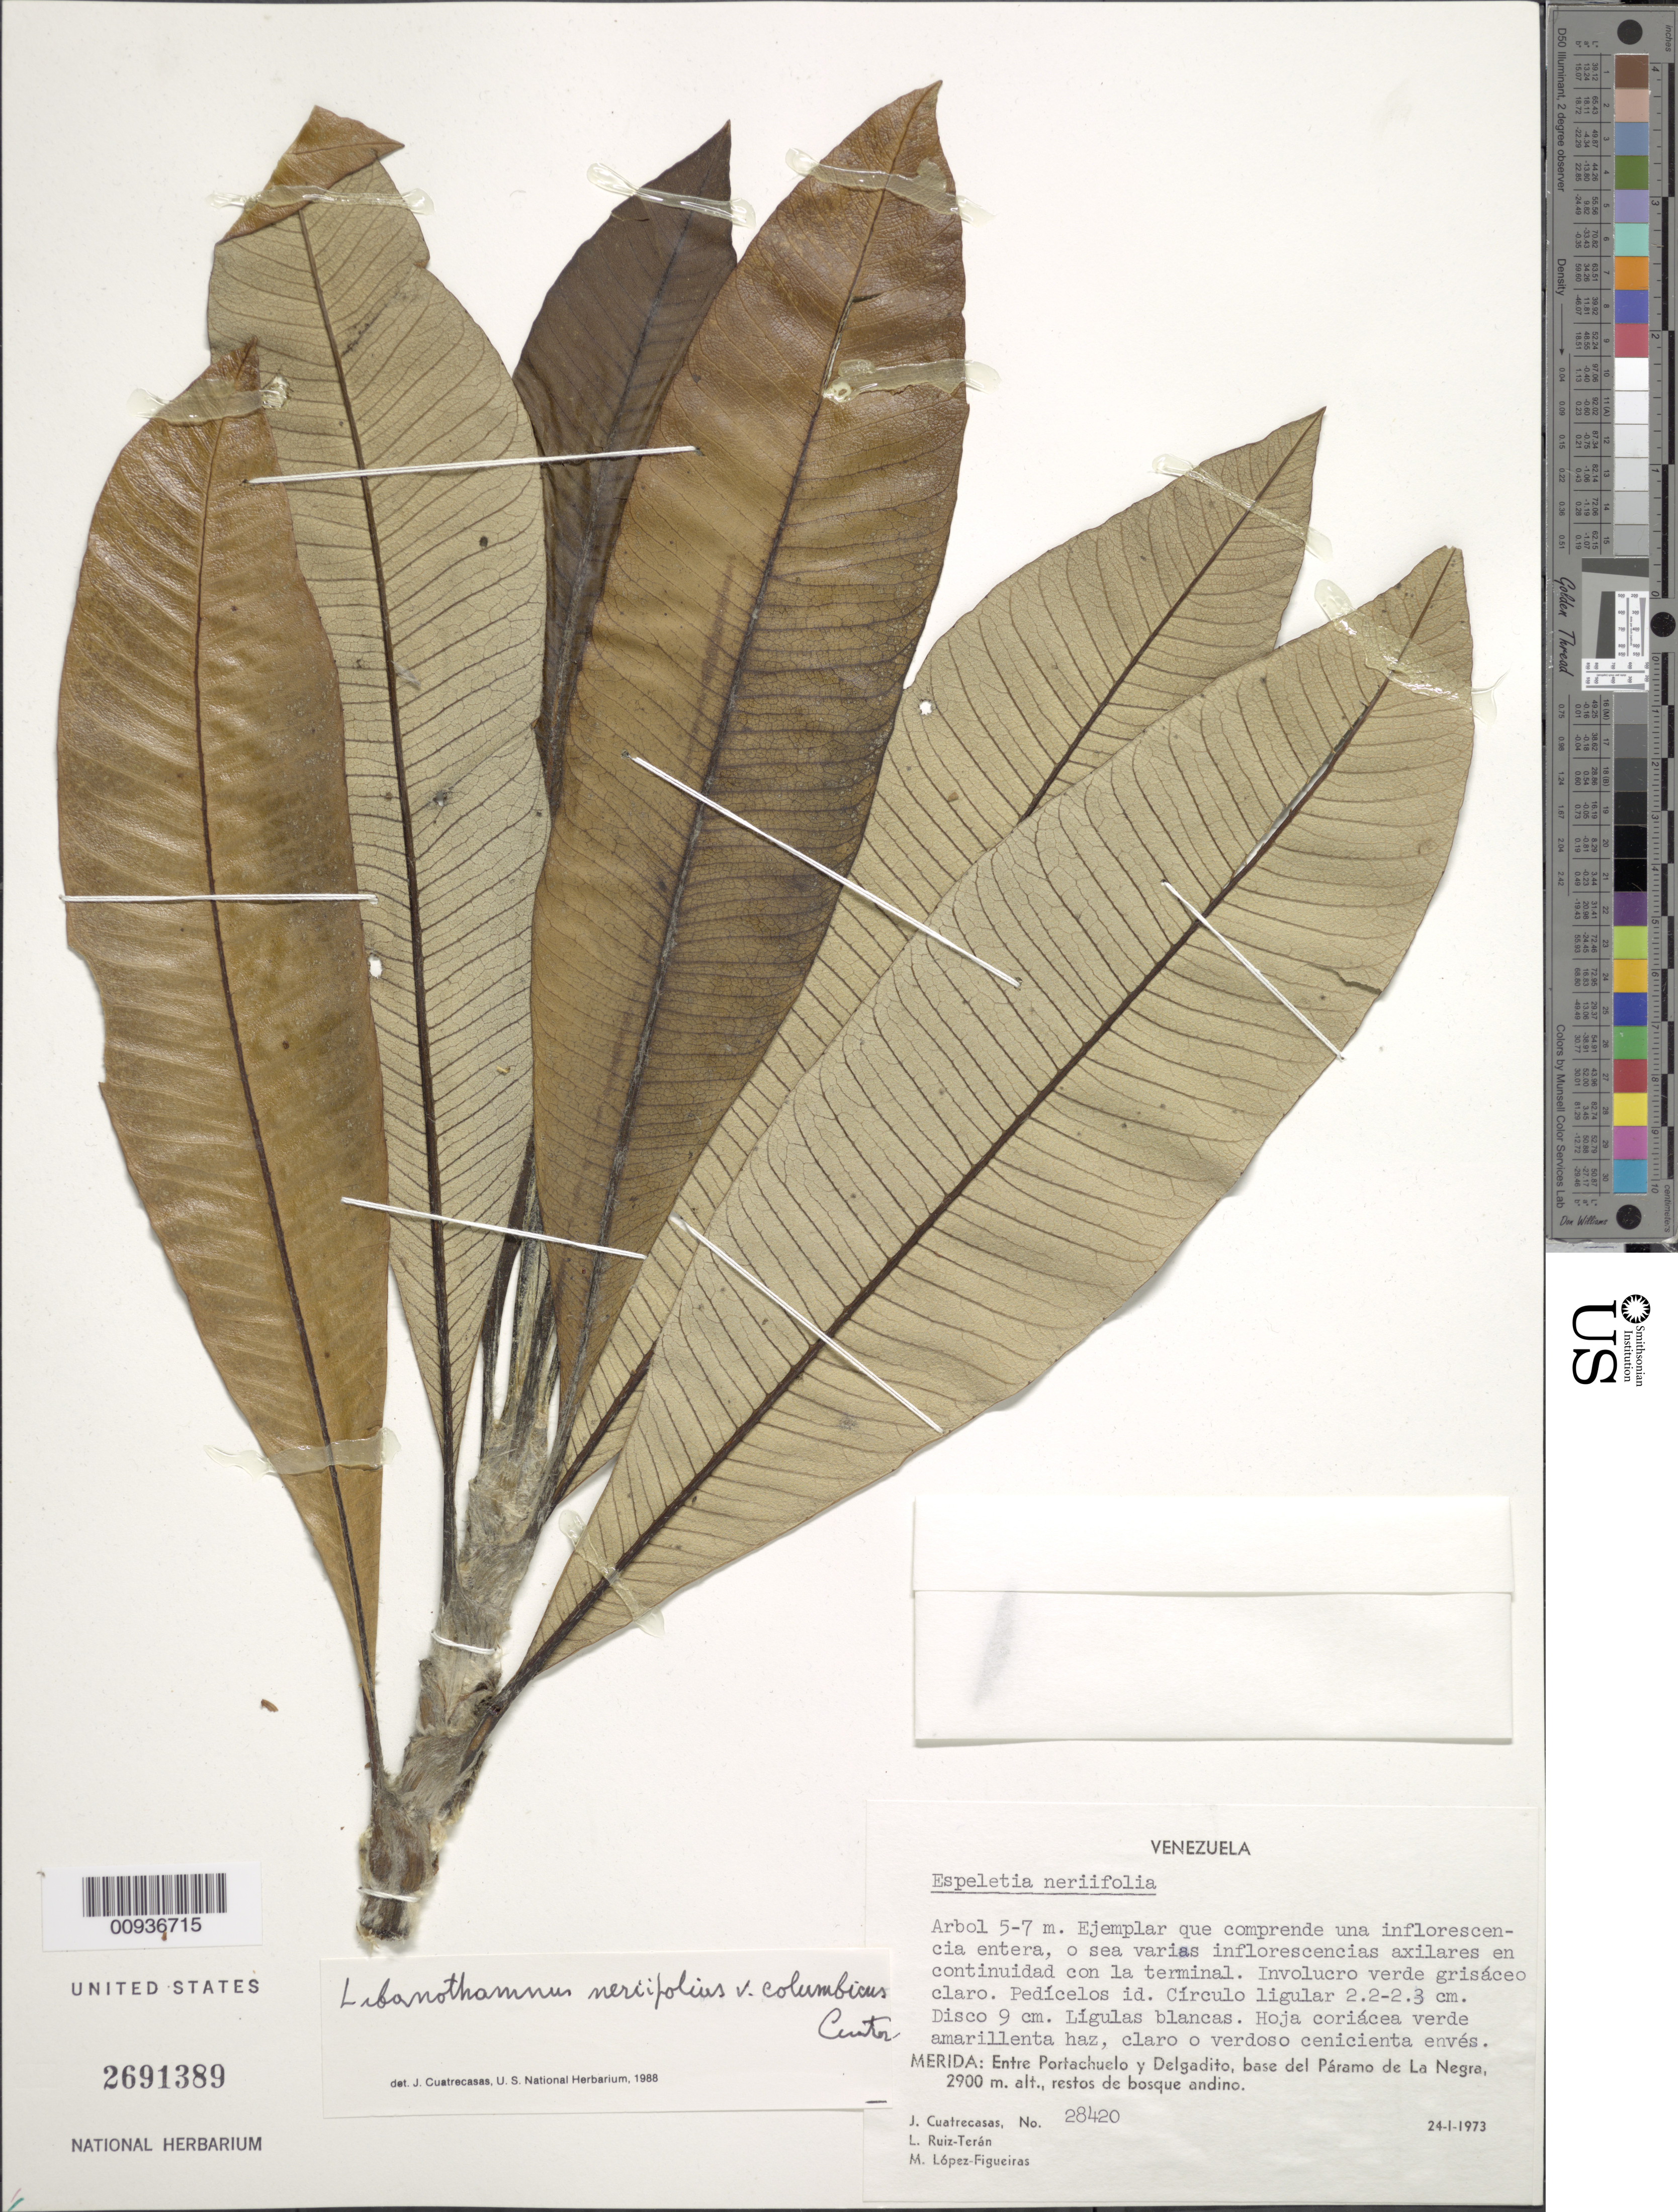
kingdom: Plantae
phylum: Tracheophyta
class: Magnoliopsida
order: Asterales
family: Asteraceae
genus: Libanothamnus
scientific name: Libanothamnus neriifolius var. columbicus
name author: (Cuatrec.) Cuatrec.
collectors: J. Cuatrecasas, L. E. Ruíz-Terán & M. López Figueiras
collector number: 28420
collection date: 1973-01-24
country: Venezuela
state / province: Mérida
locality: Entre Portachuelo y Delgadito, base del Paramo de La Negra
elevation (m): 2900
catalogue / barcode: US 2691389